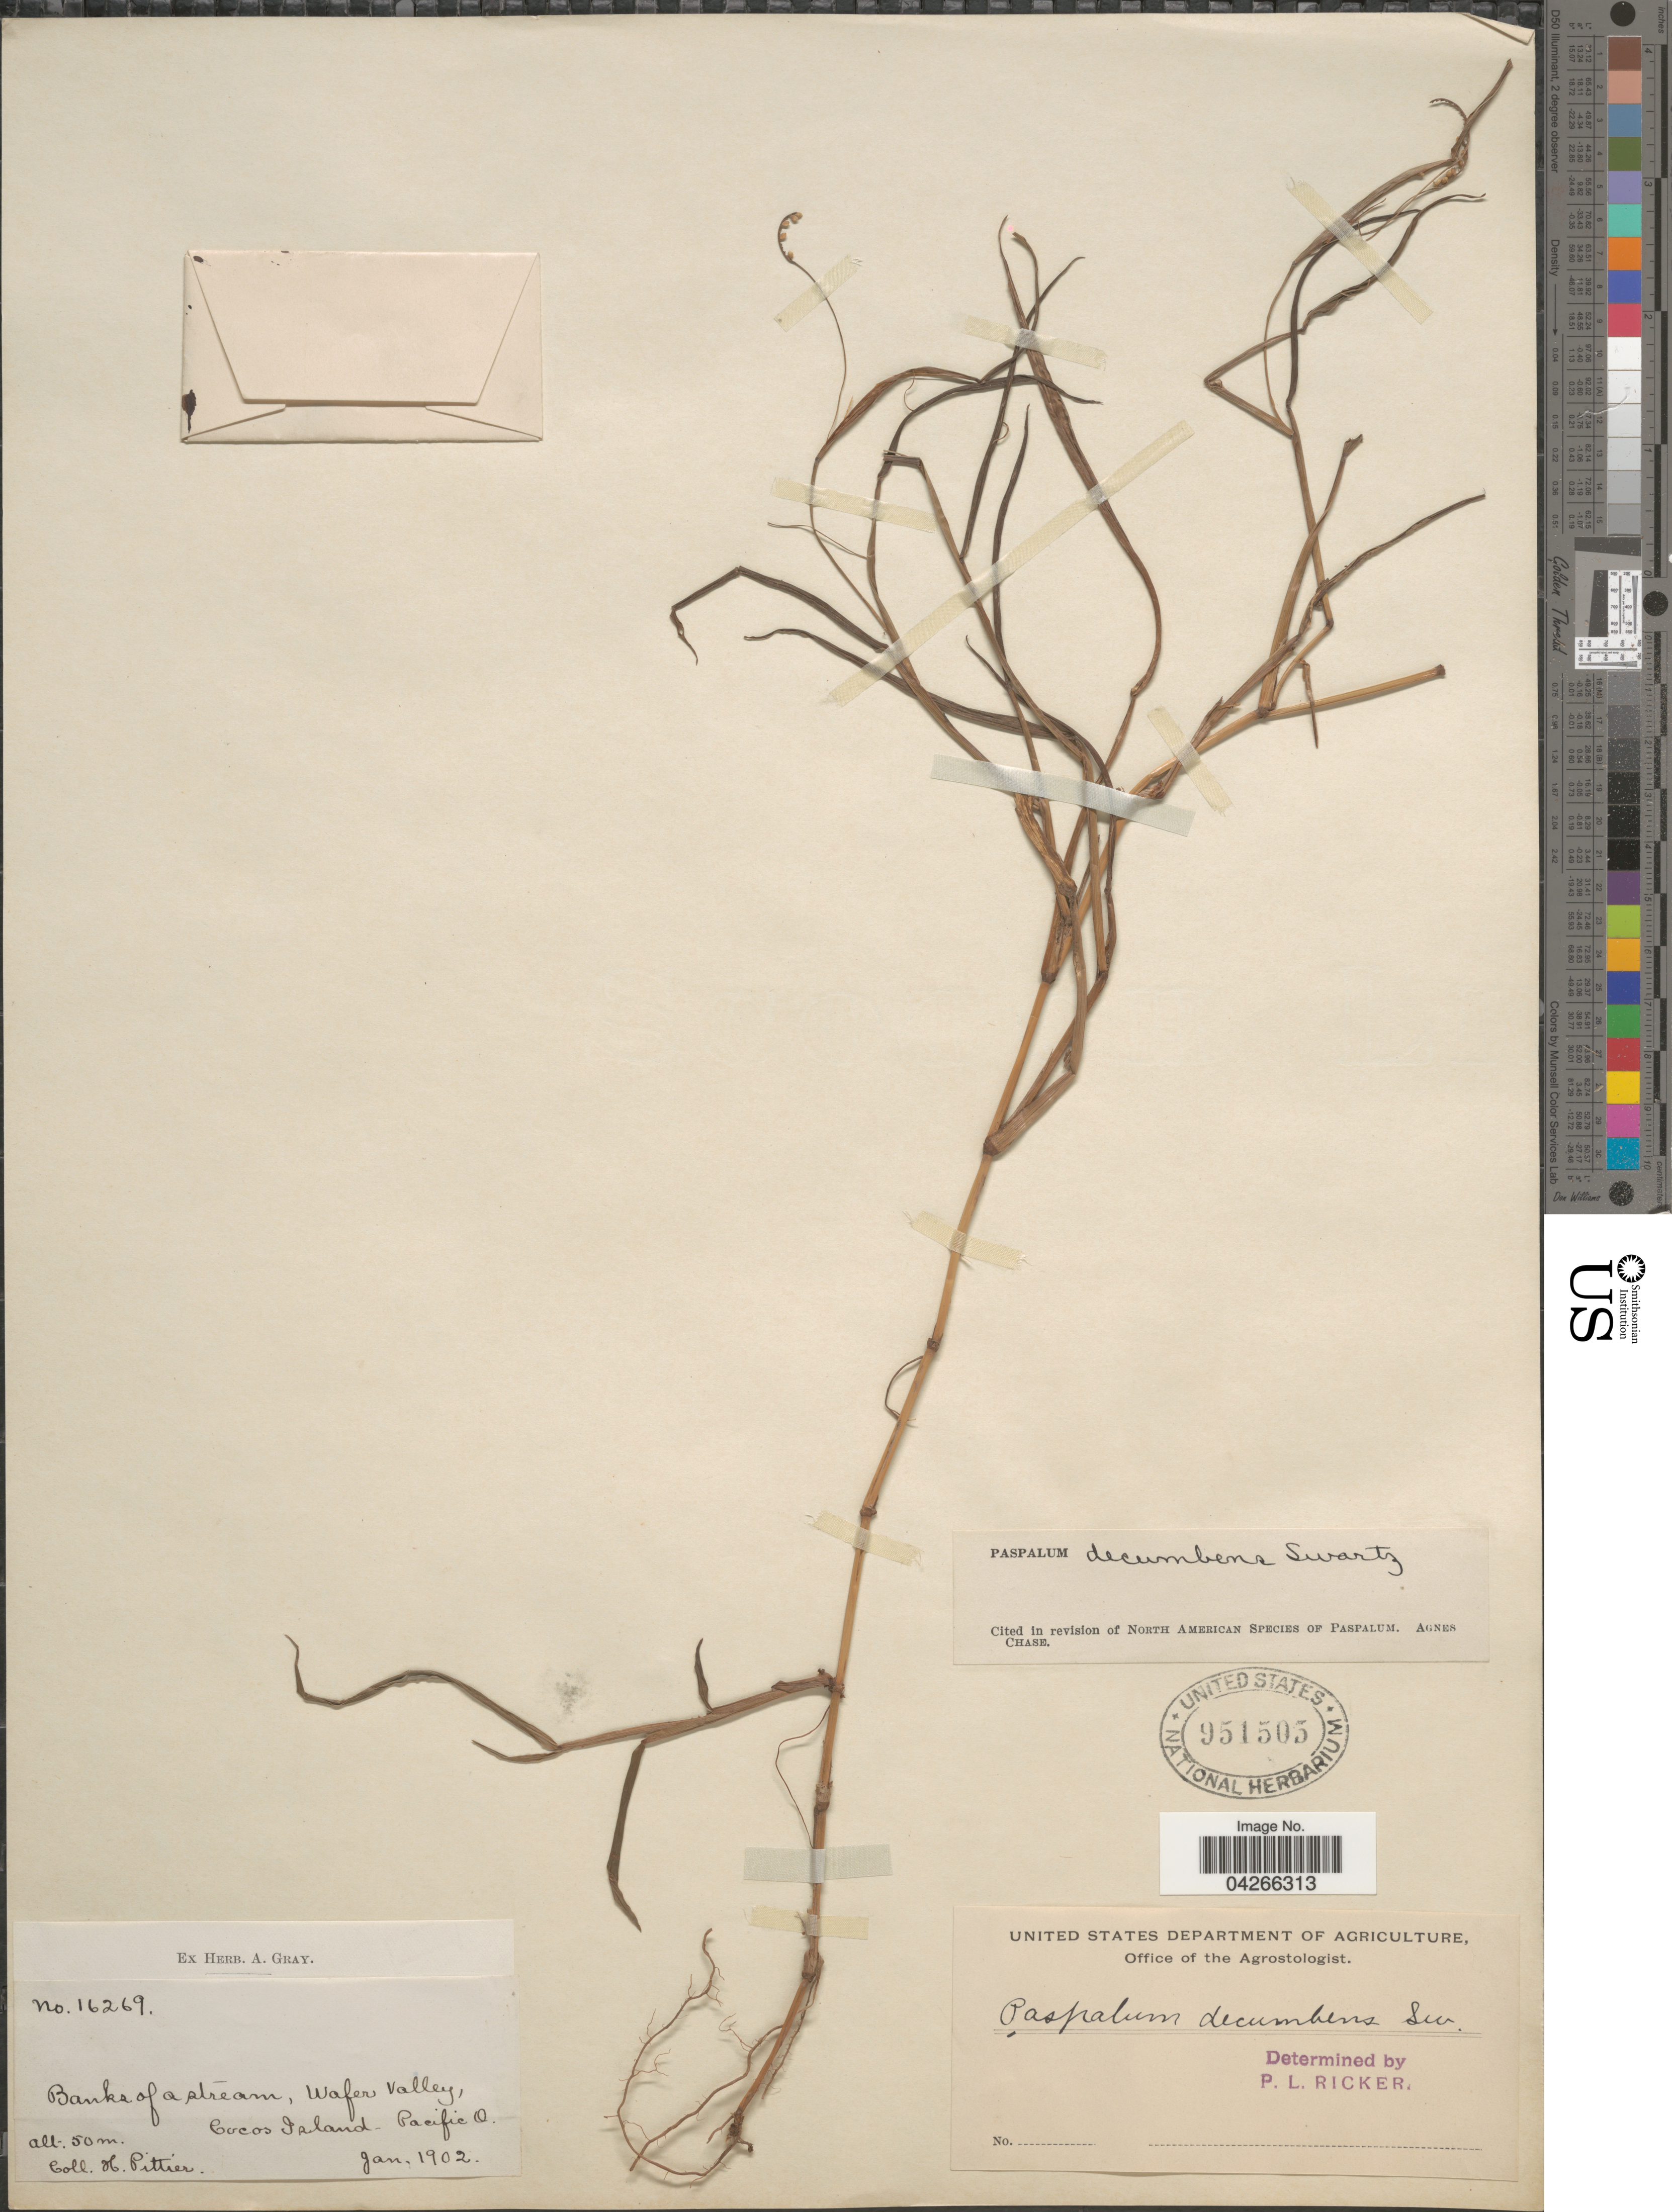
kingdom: Plantae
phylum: Tracheophyta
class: Liliopsida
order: Poales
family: Poaceae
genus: Paspalum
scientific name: Paspalum decumbens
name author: Sw.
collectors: H. F. Pittier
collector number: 16269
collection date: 1902-01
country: Costa Rica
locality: Banks of a stream, Wafer Valley, Cocos Island-Pacific O.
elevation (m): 50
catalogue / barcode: US 951505